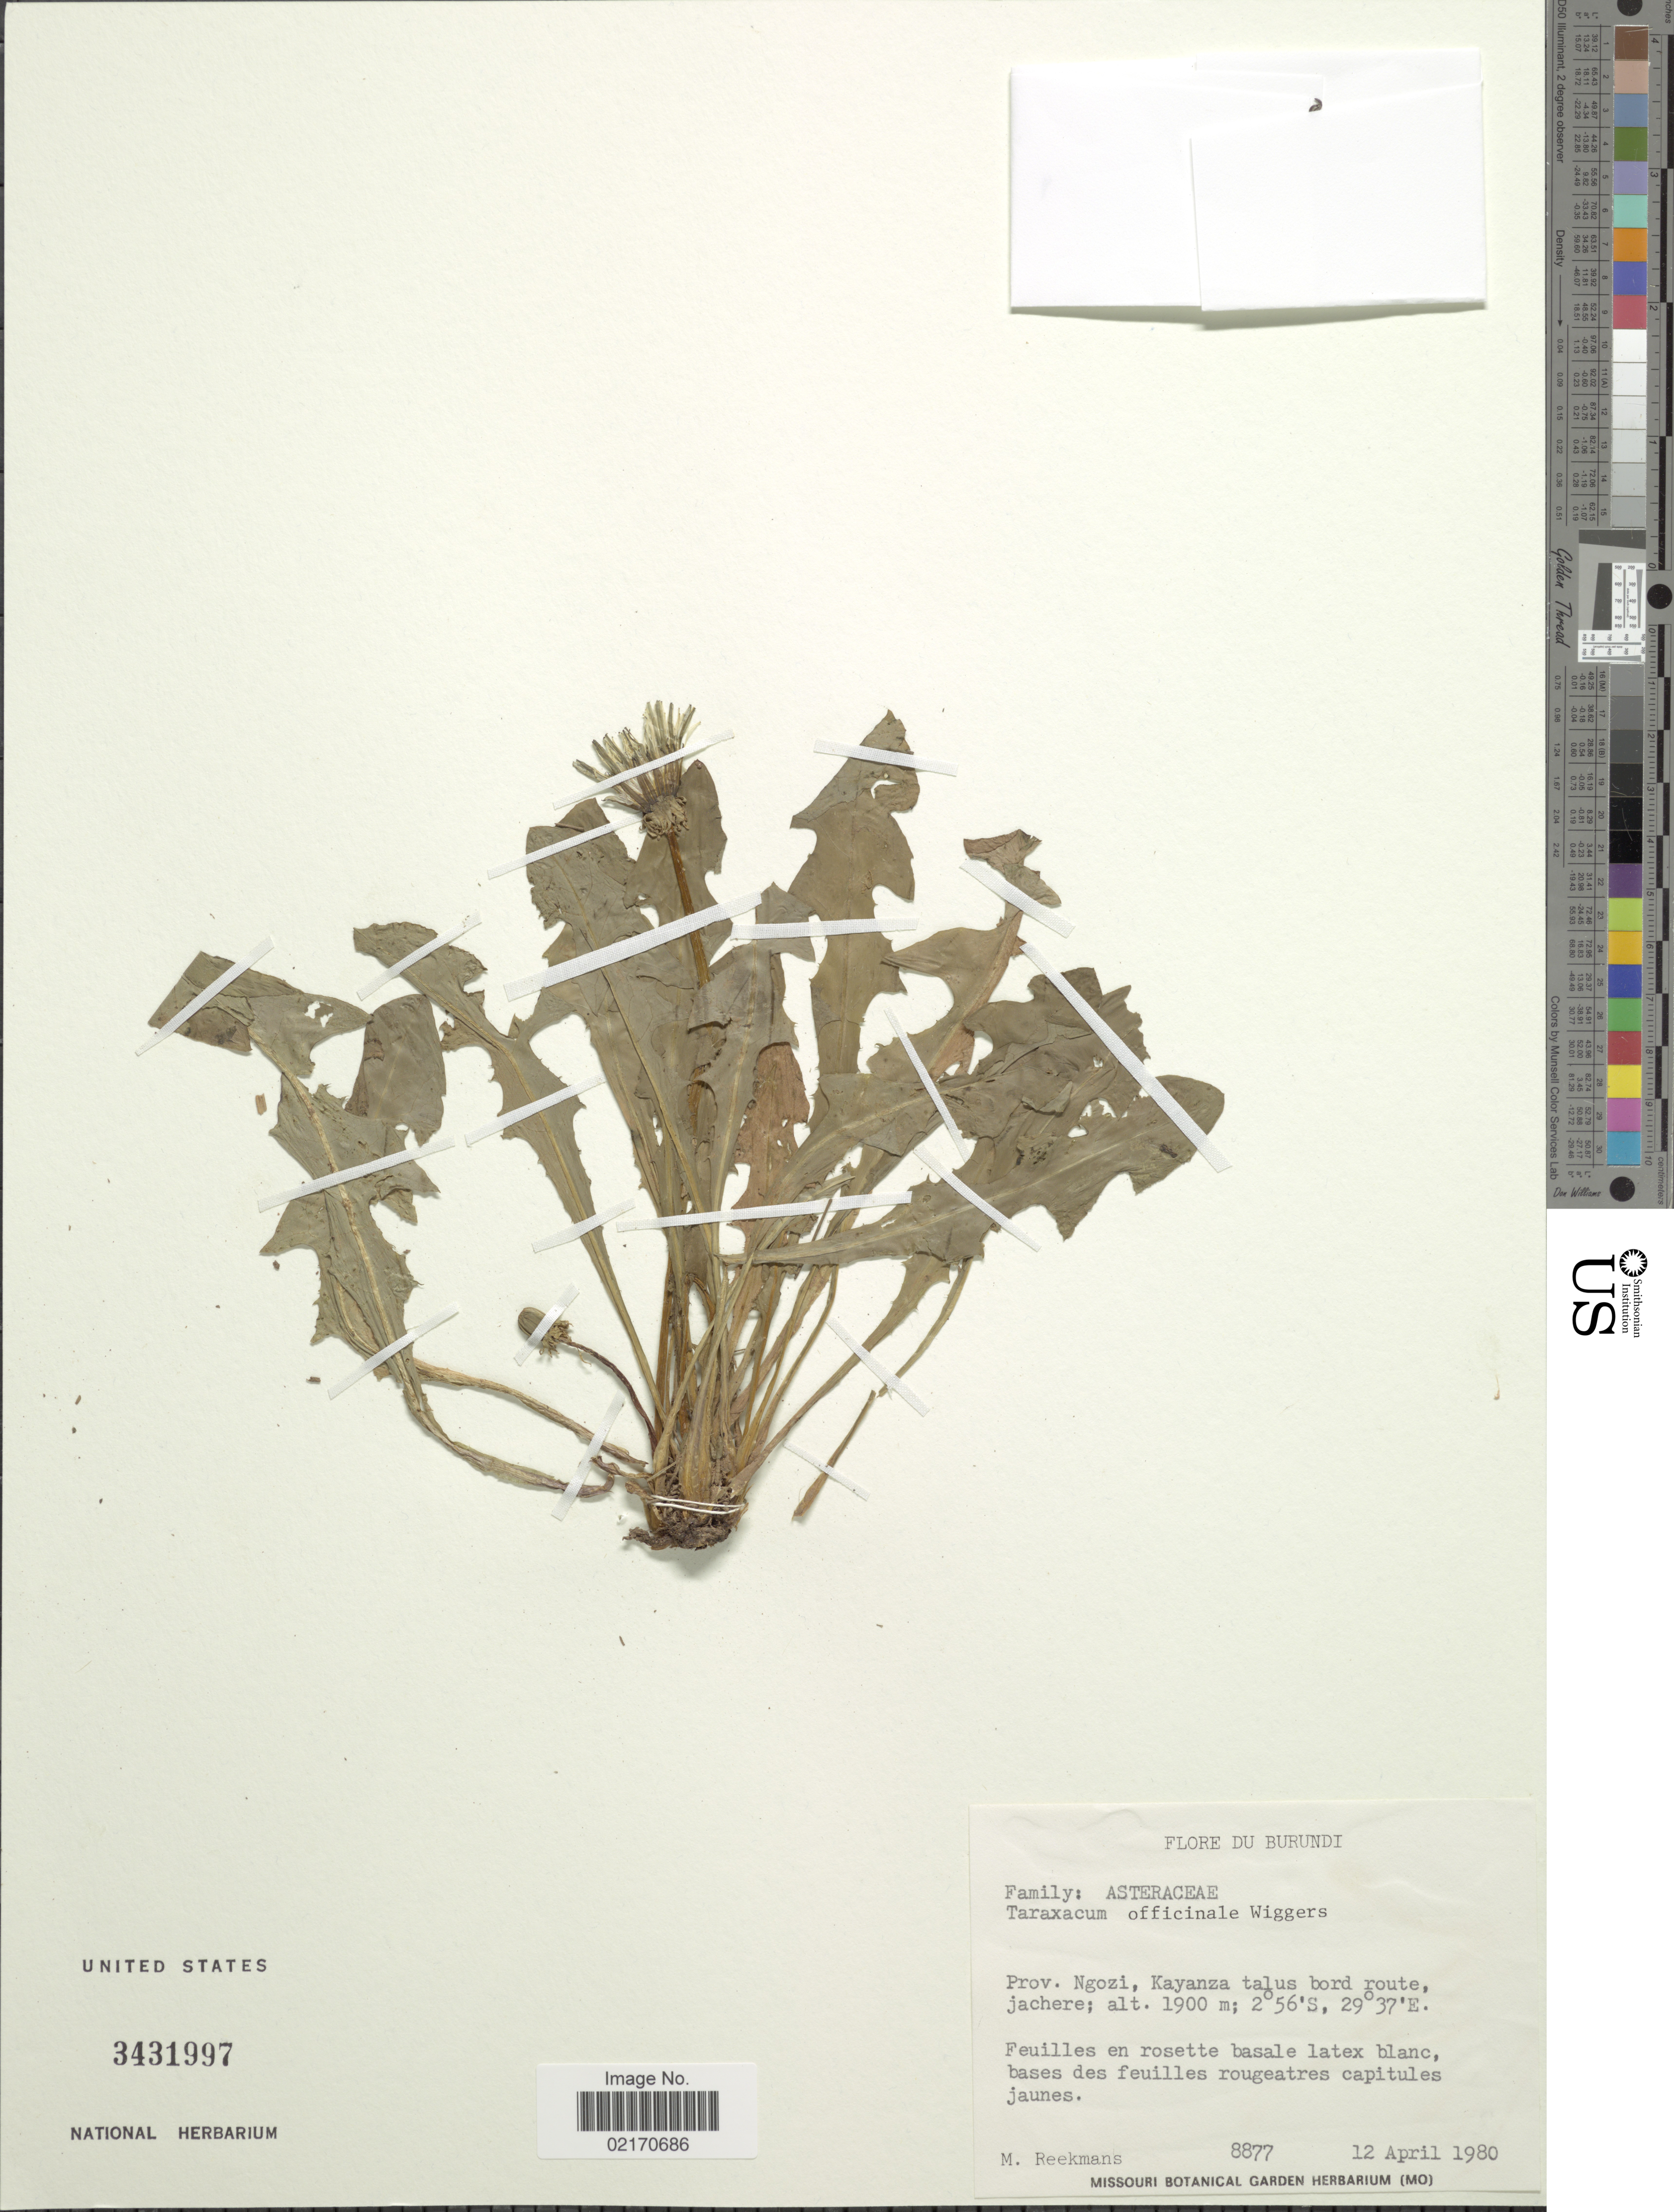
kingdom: Plantae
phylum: Tracheophyta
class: Magnoliopsida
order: Asterales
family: Asteraceae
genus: Taraxacum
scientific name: Taraxacum officinale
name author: G.H. Weber ex F.H. Wigg.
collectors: M. Reekmans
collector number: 8877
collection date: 1980-04-12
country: Burundi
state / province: Ngozi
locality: Kayanza talus bord route, jachere.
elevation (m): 1900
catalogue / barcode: US 3431997